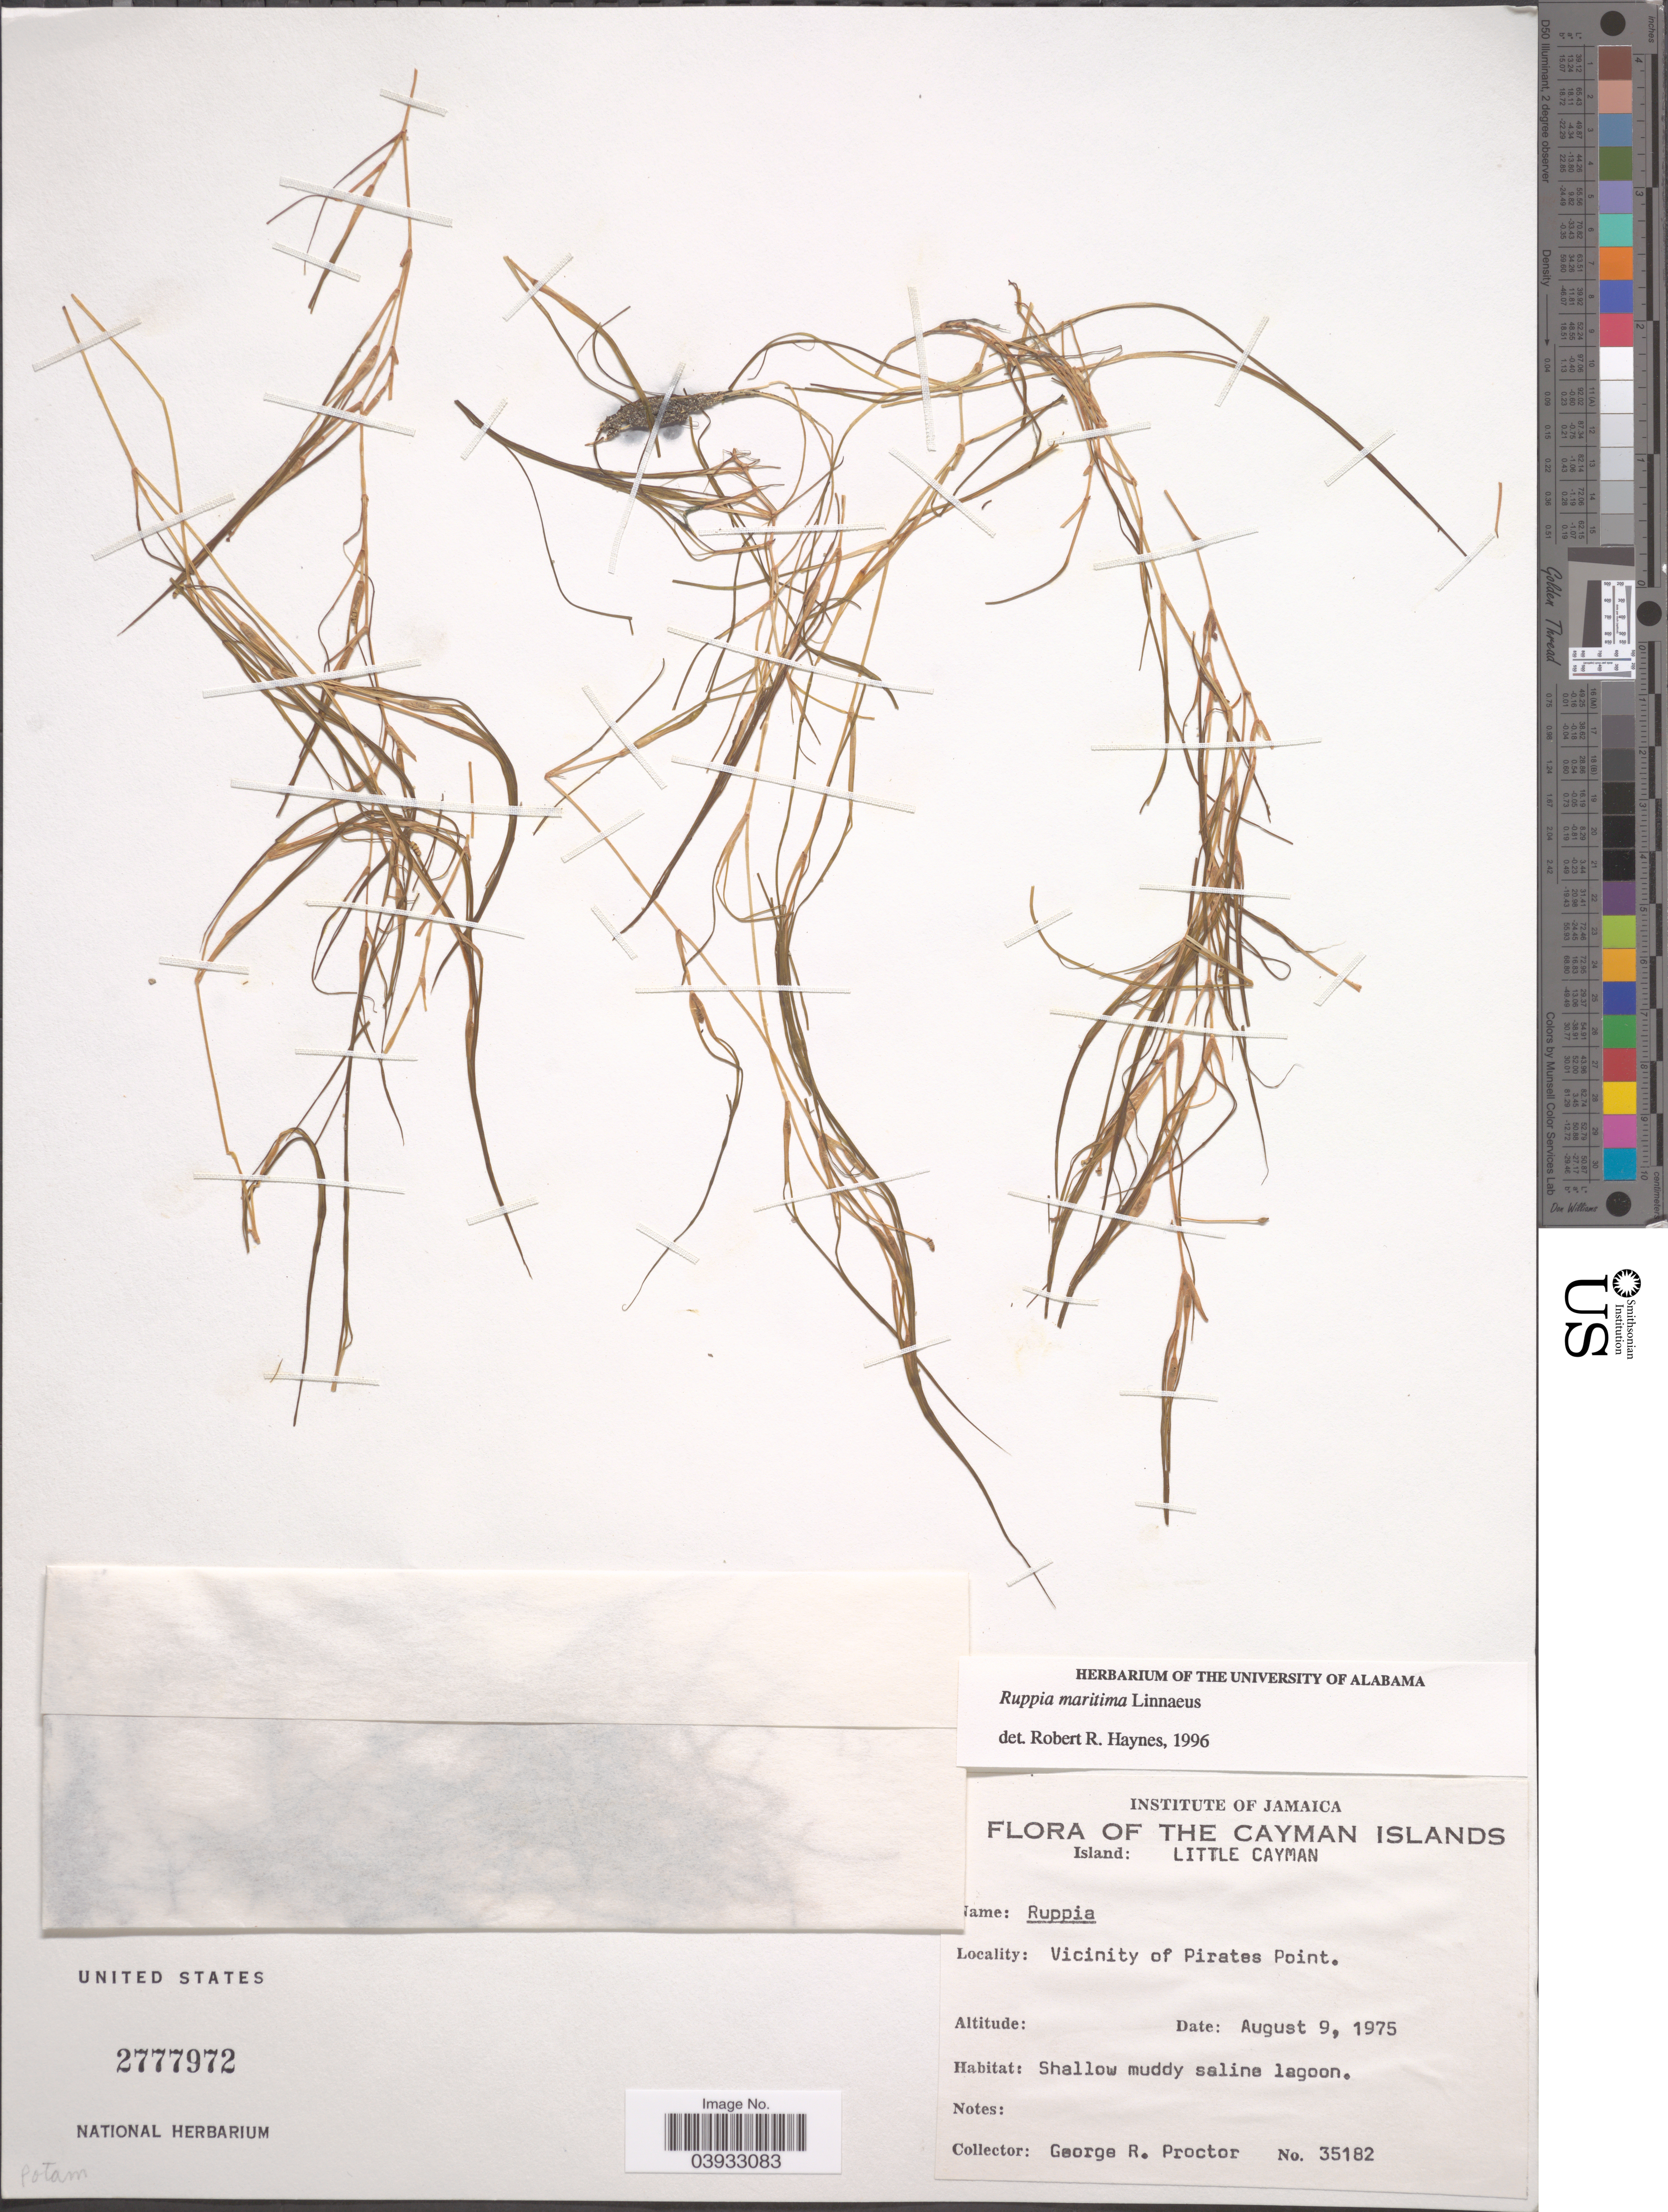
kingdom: Plantae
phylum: Tracheophyta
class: Liliopsida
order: Alismatales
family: Ruppiaceae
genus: Ruppia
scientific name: Ruppia maritima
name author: L.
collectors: G. R. Proctor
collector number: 35182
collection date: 1975-08-09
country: Cayman Islands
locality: Island: Little Cayman. Vicinity of Pirates Point.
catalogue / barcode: US 2777972